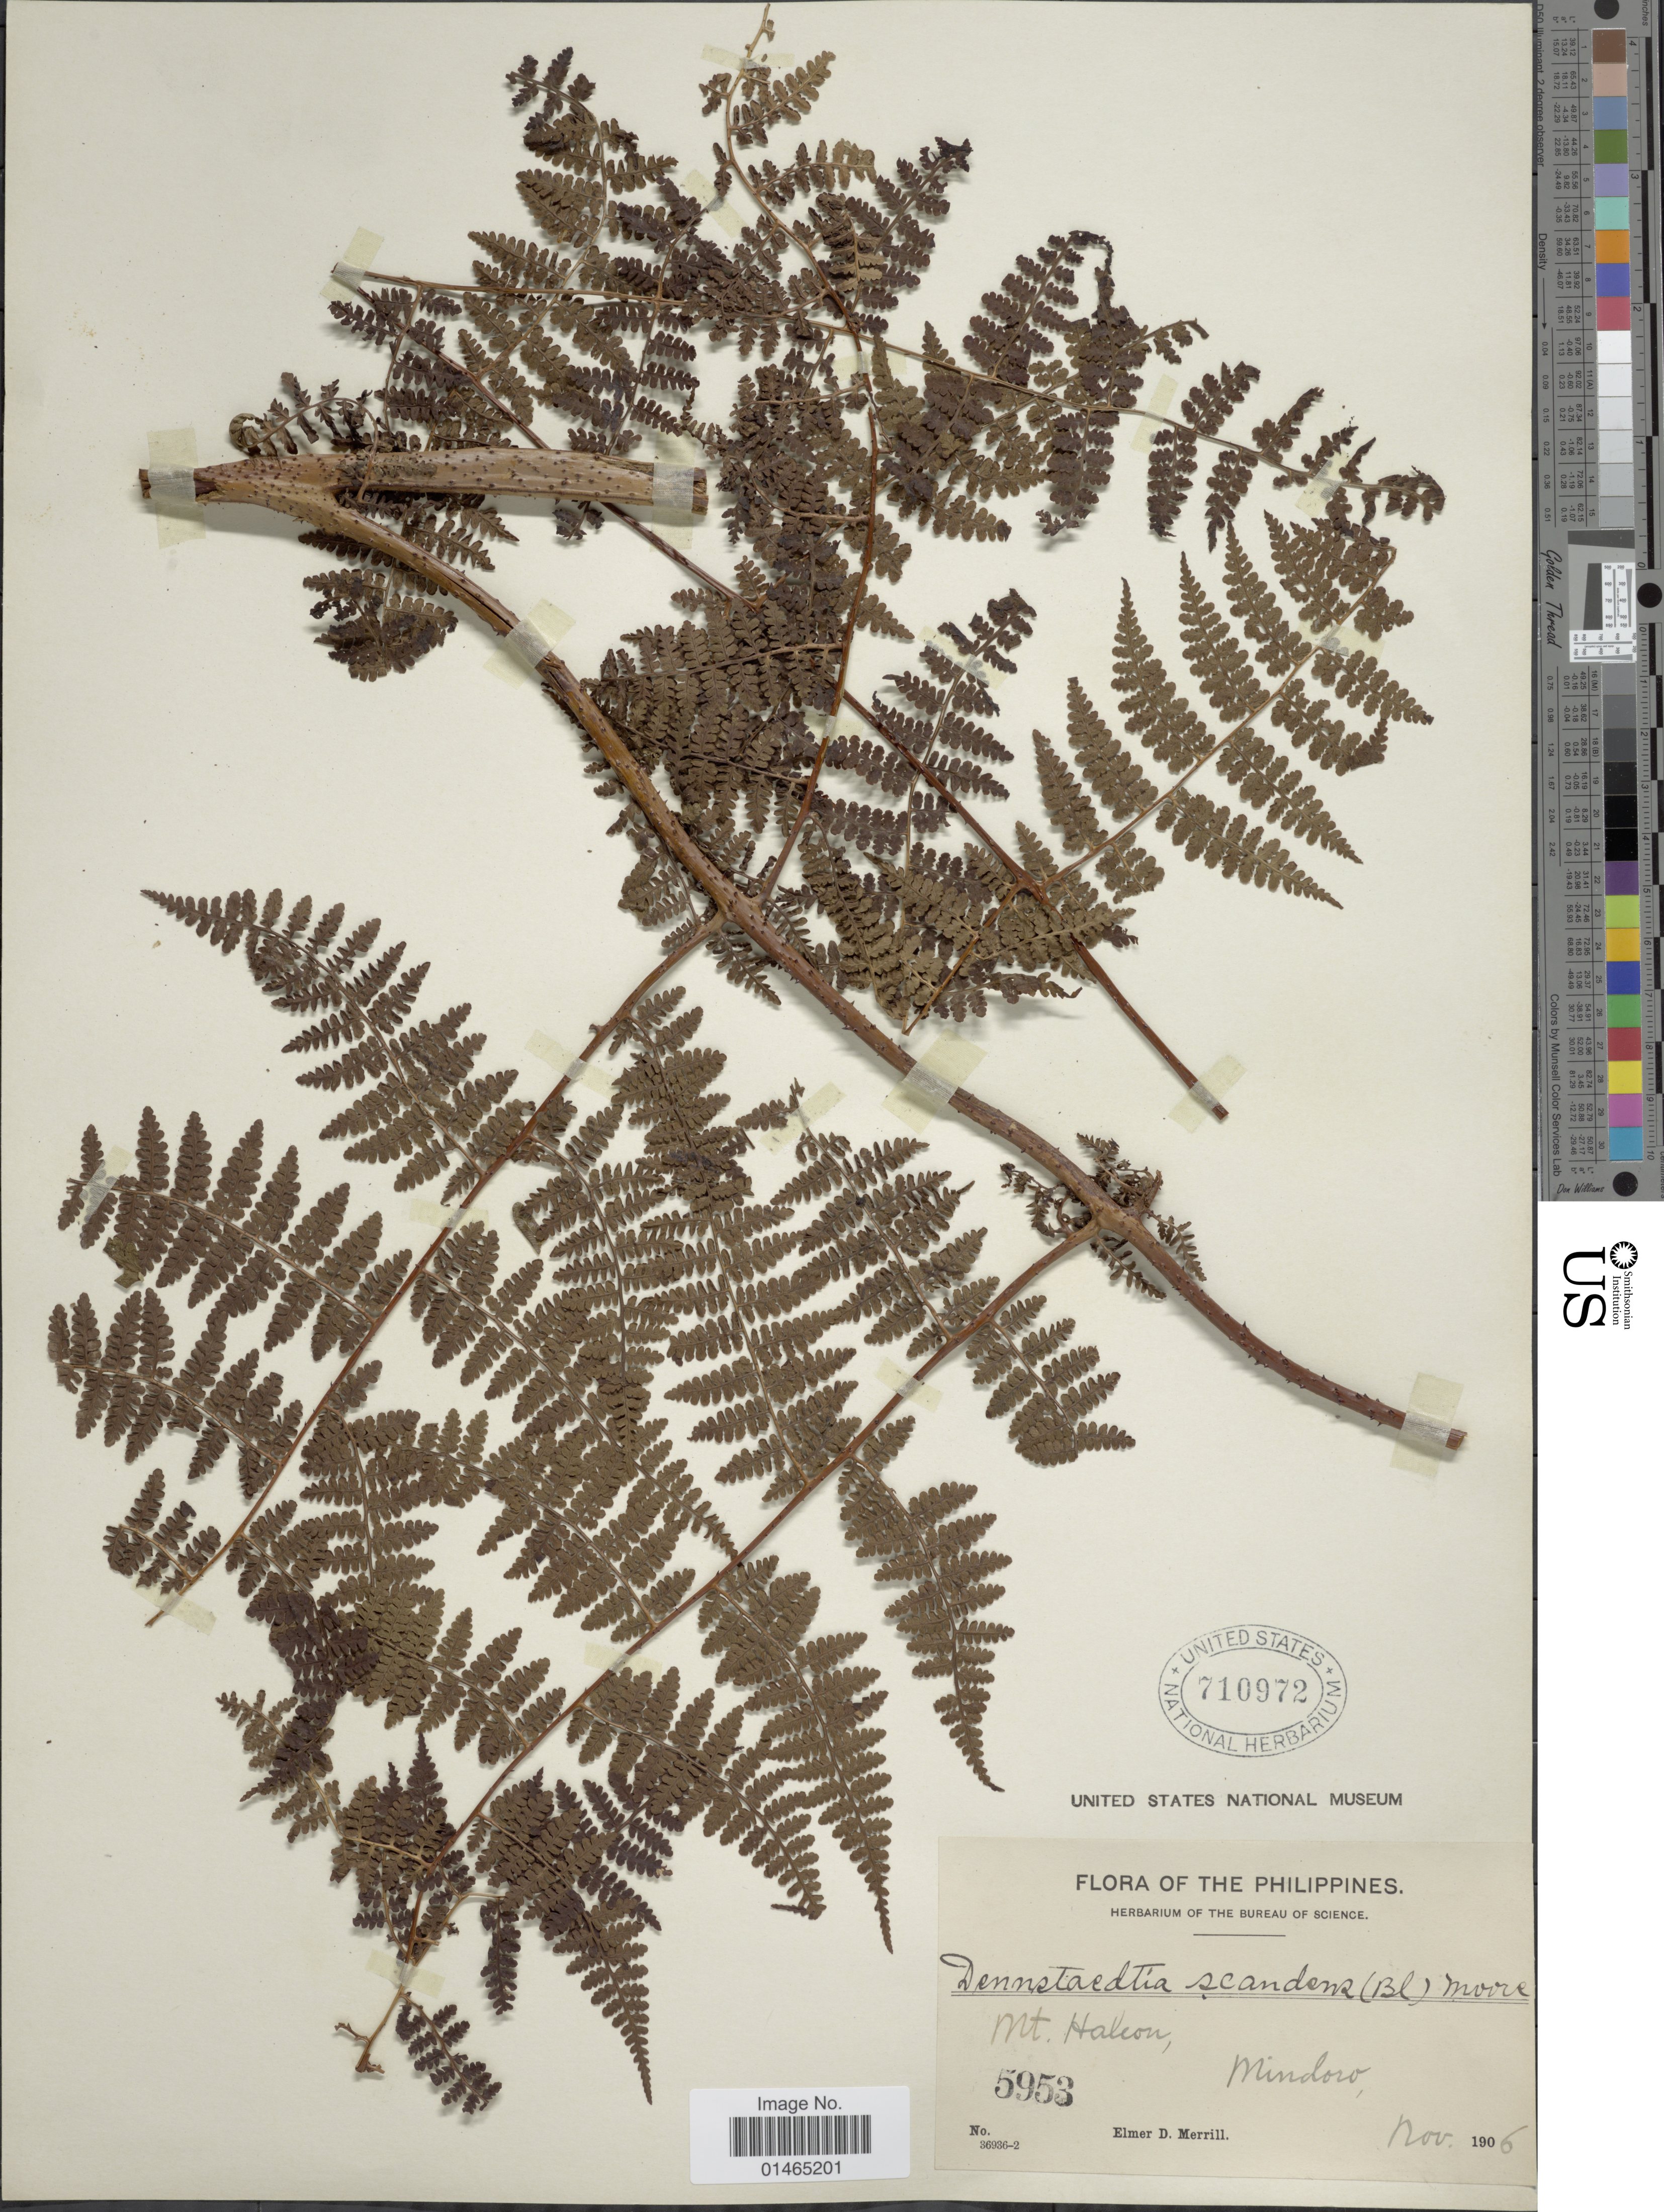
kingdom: Plantae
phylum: Tracheophyta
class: Polypodiopsida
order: Polypodiales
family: Dennstaedtiaceae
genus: Dennstaedtia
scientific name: Dennstaedtia scandens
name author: (Blume) S. Moore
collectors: E. D. Merrill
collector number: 5953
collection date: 1906-11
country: Philippines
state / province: Mimaropa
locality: Mt. Halcon, Mindoro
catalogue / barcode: US 710972